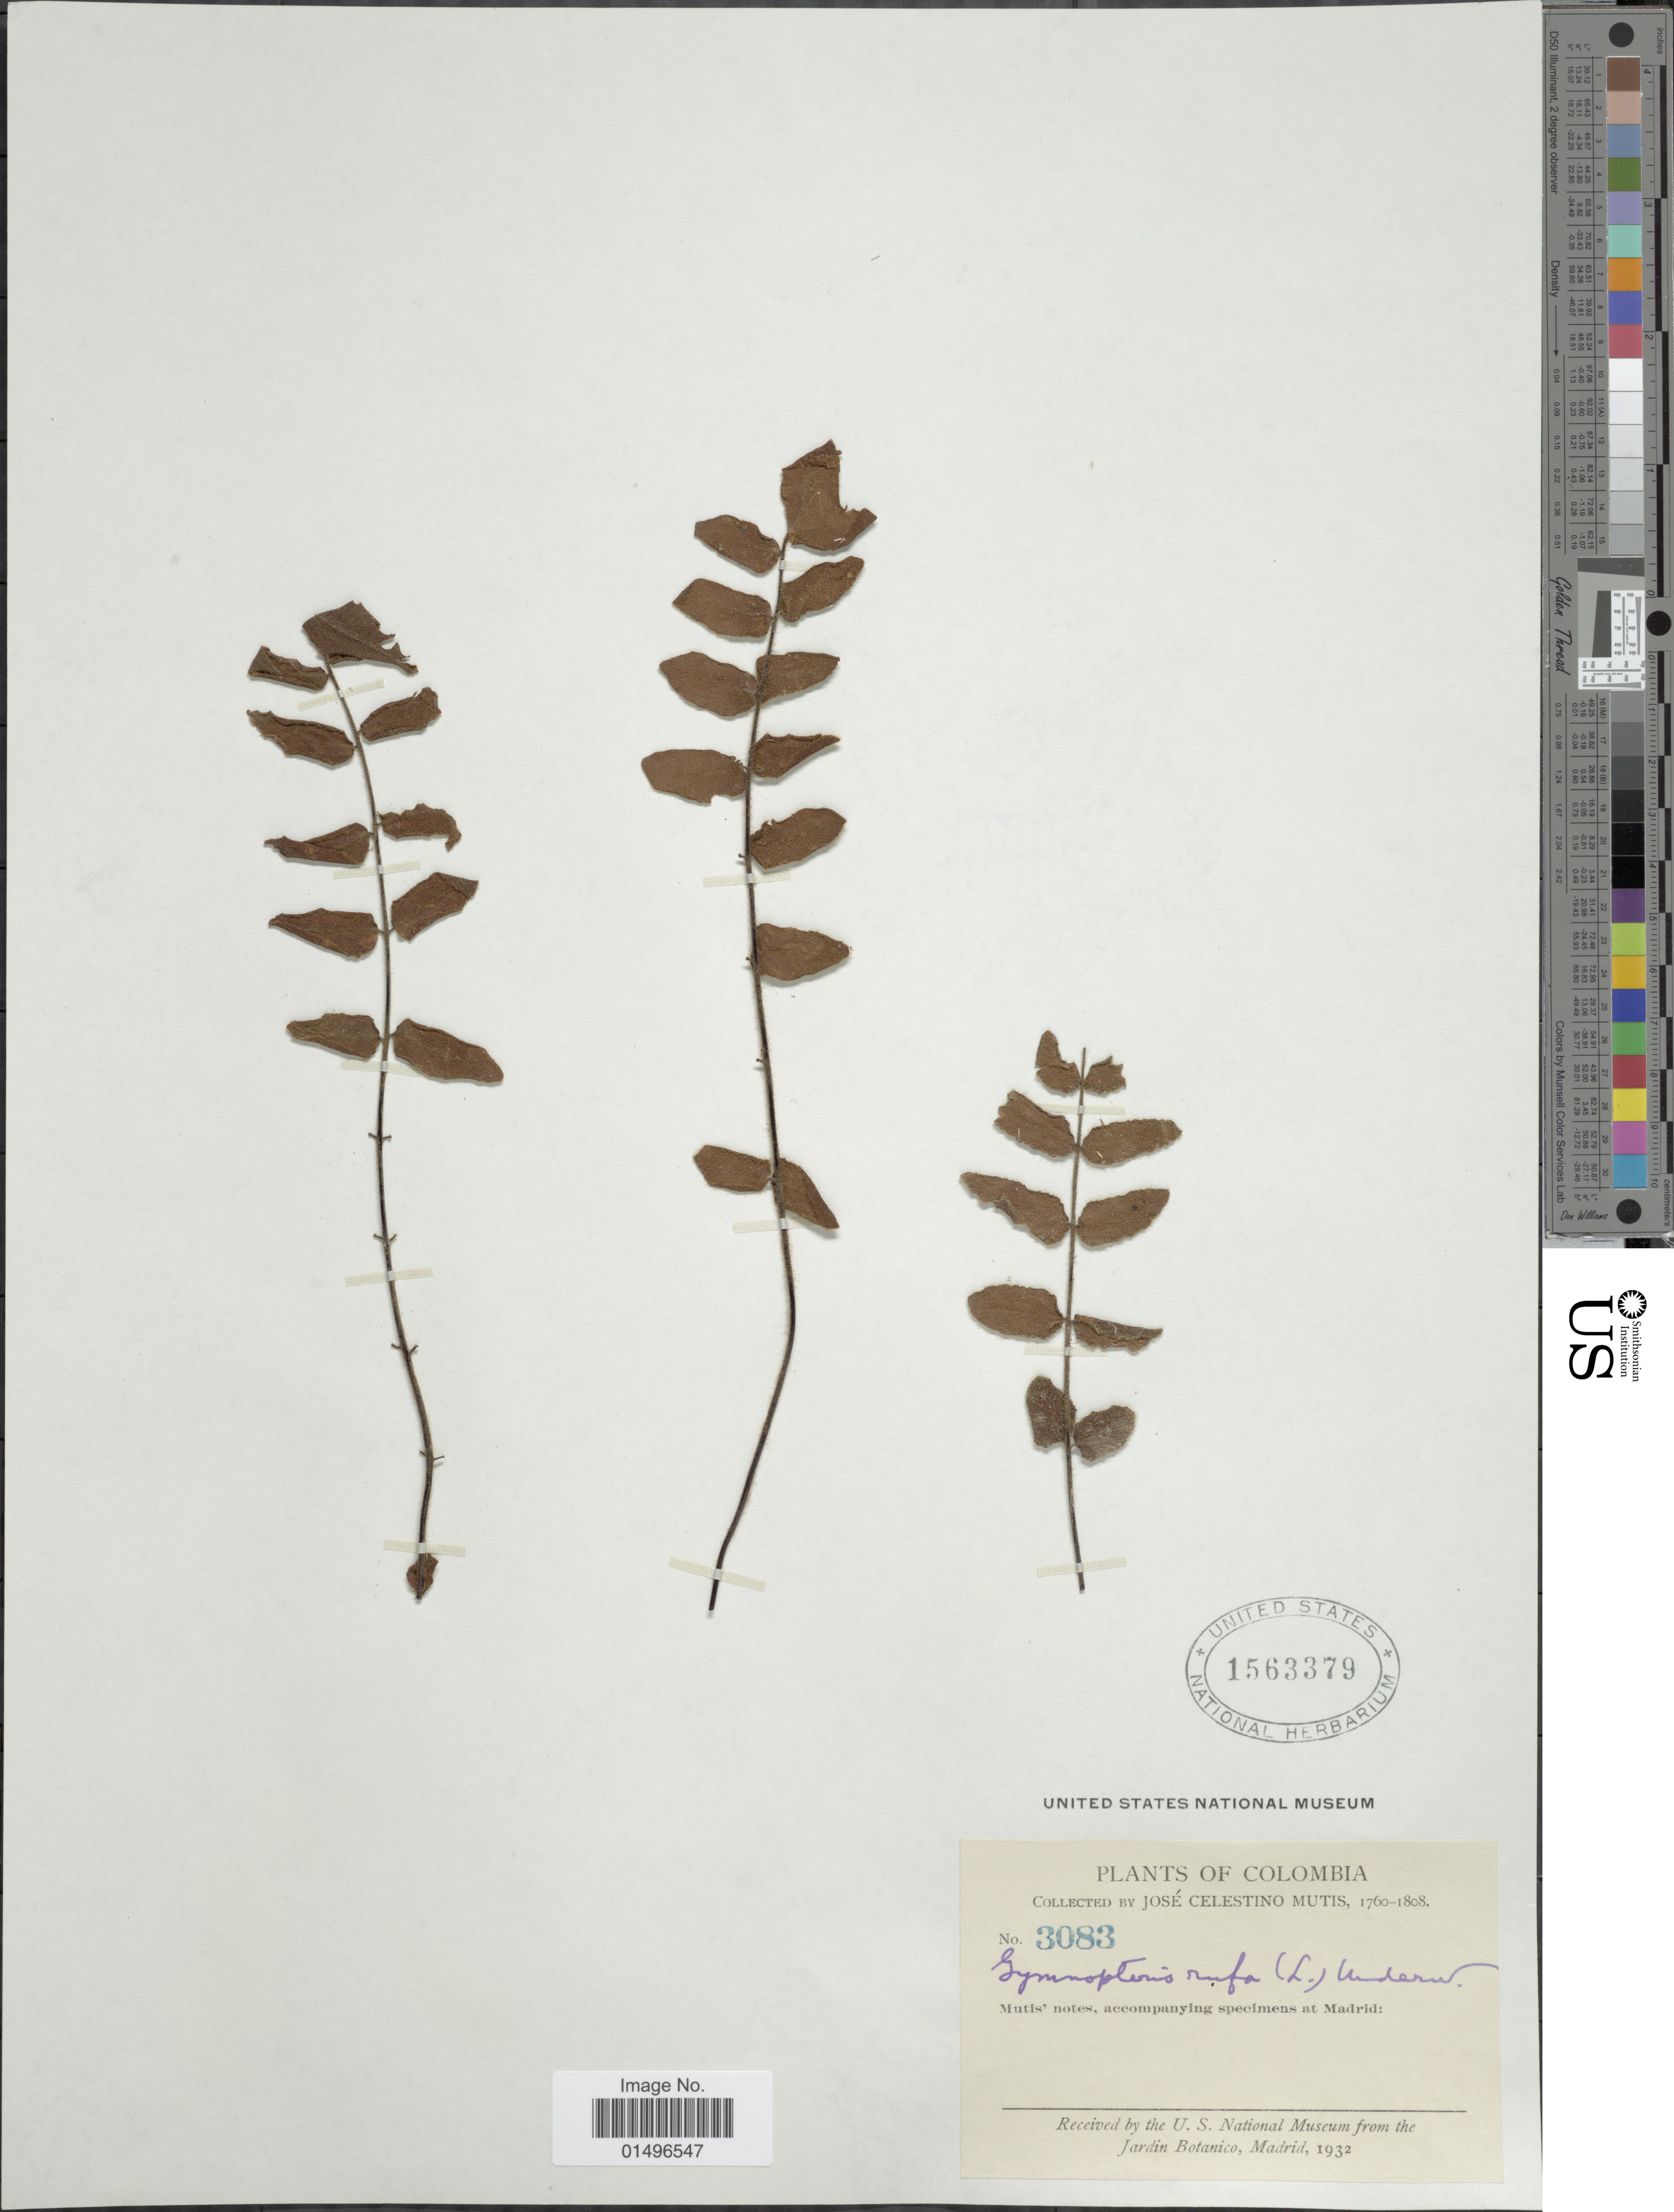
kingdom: Plantae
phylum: Tracheophyta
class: Polypodiopsida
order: Polypodiales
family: Pteridaceae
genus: Hemionitis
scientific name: Hemionitis rufa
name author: (L.) Sw.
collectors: J. C. B. Mutis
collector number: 3083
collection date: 1760/1808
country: Colombia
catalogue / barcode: US 1563379